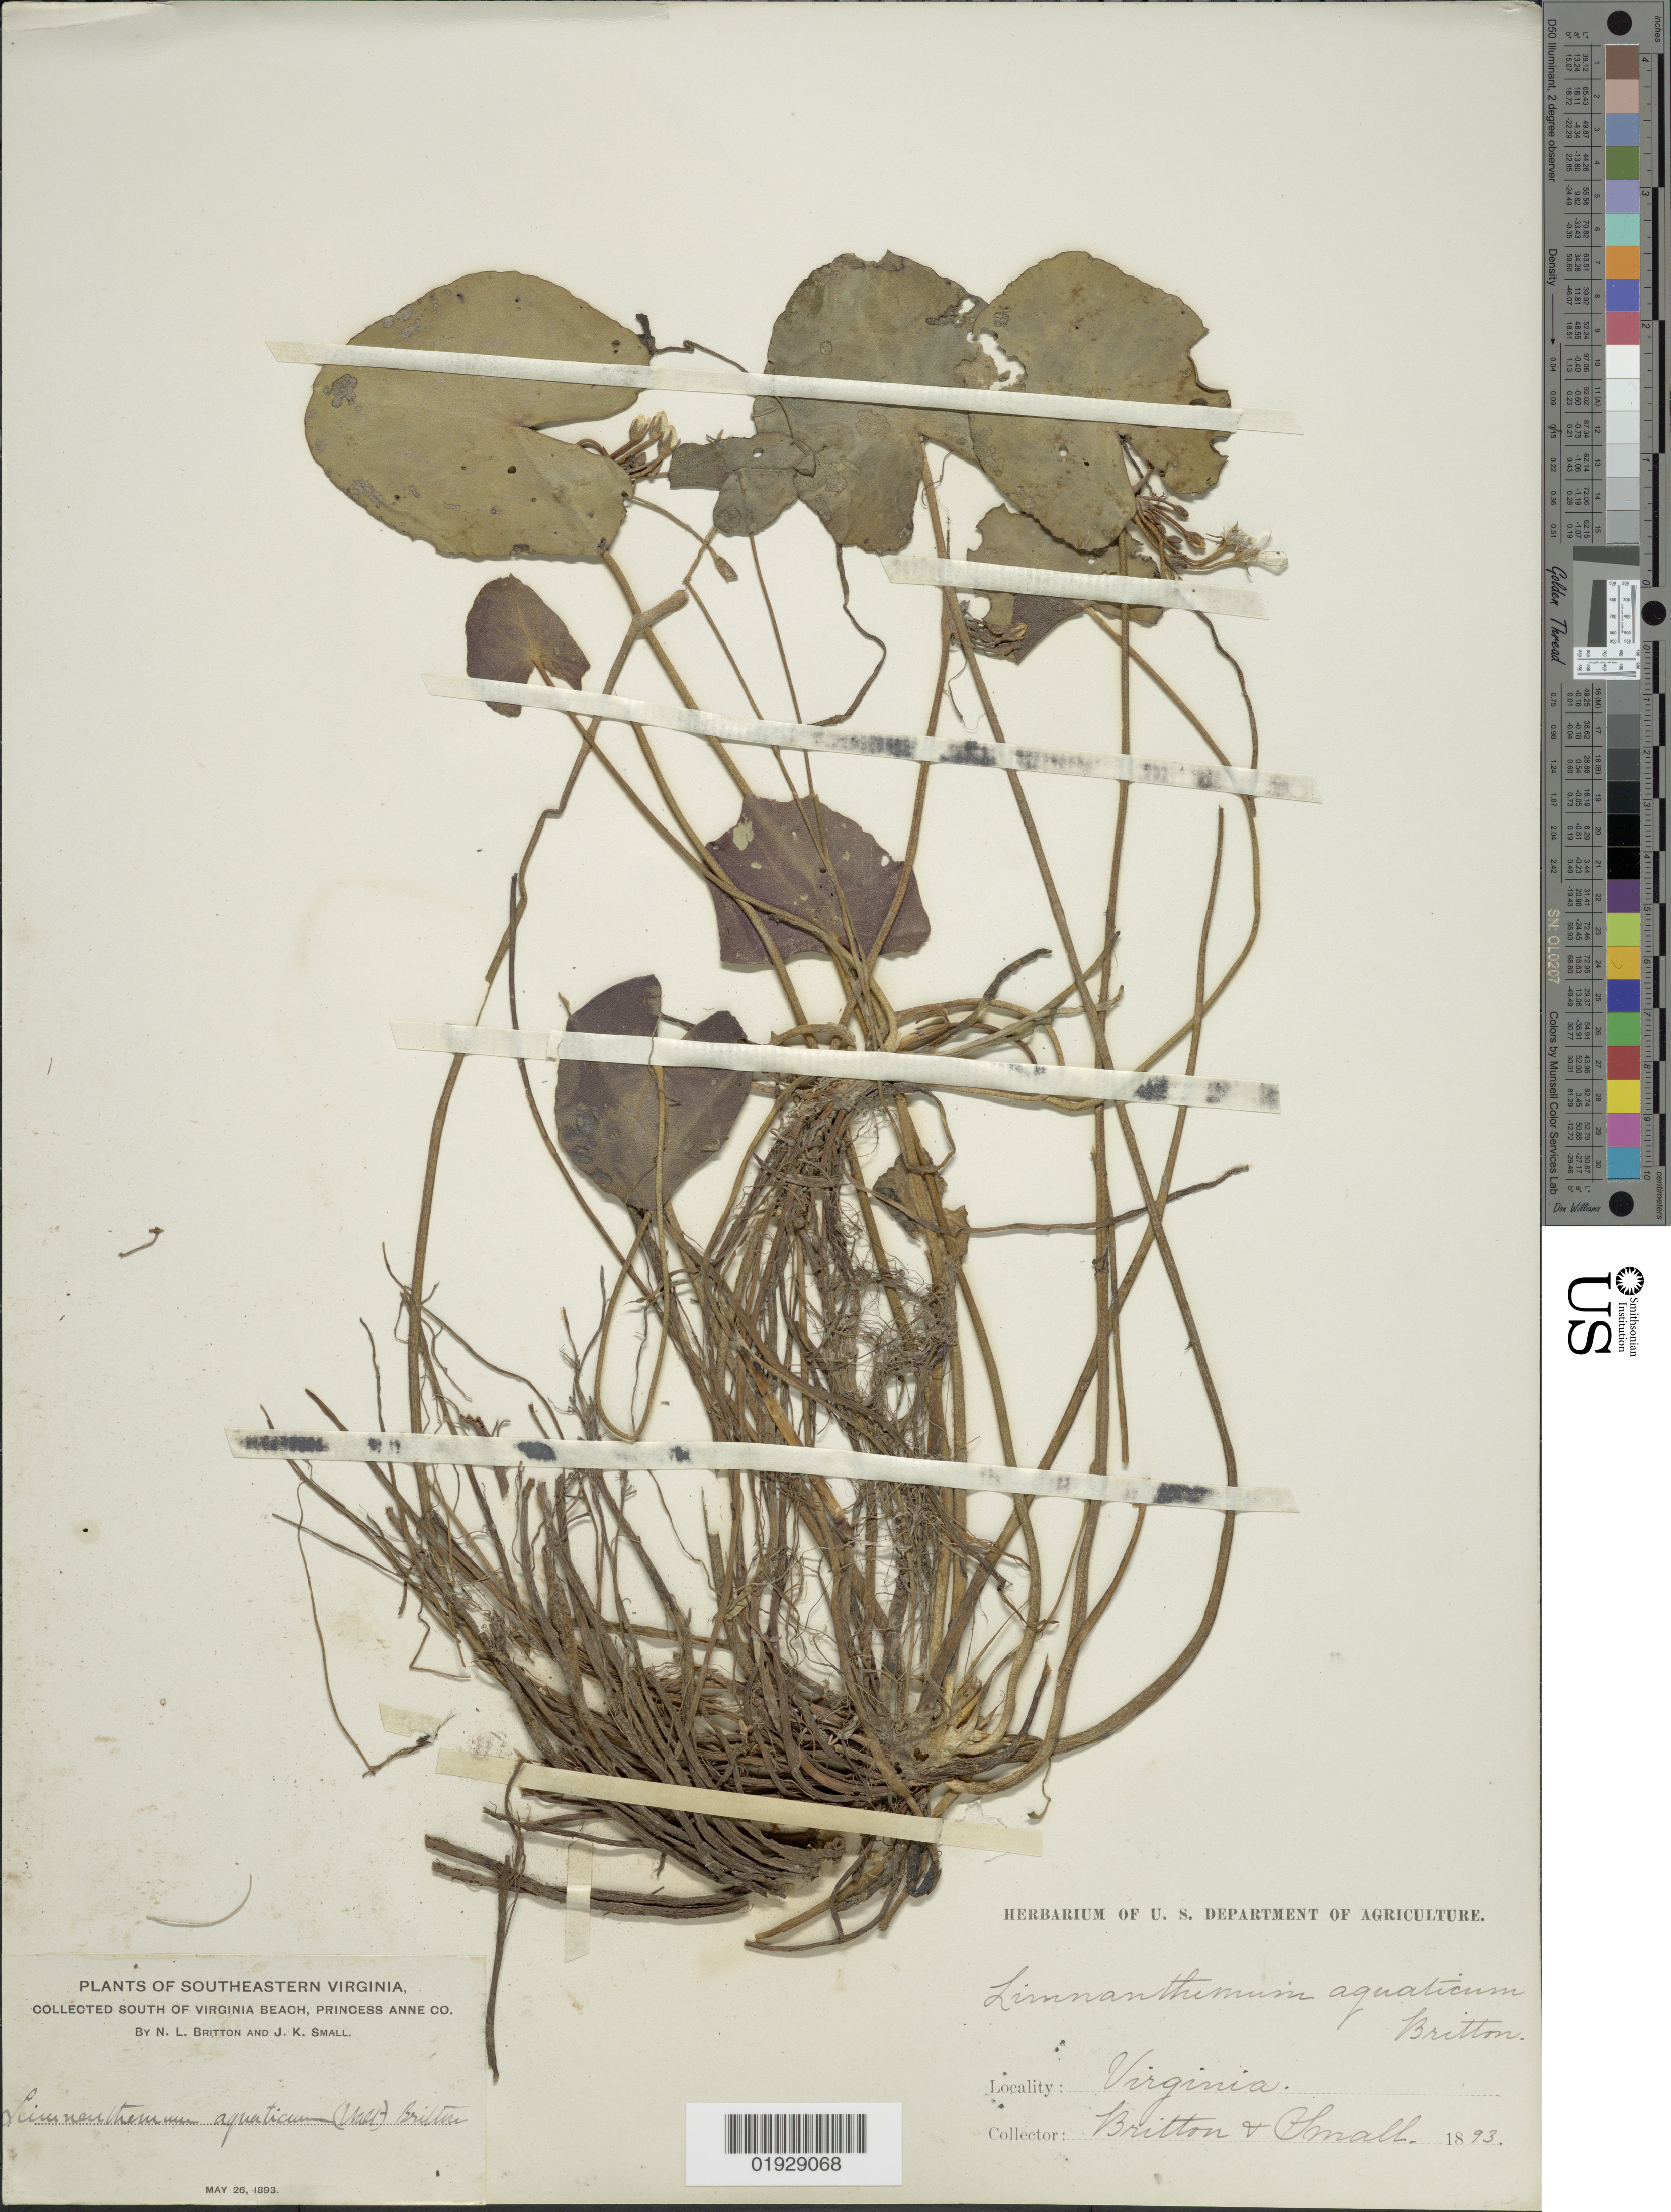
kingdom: Plantae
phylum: Tracheophyta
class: Magnoliopsida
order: Asterales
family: Menyanthaceae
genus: Nymphoides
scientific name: Nymphoides aquatica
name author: (J.F. Gmel.) Kuntze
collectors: N. Britton & J. K. Small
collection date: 1893-05-26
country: United States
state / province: Virginia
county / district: City of Virginia Beach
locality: Southeastern Virginia, South of Virginia Beach, Princess Anne (=historic county name) Co.